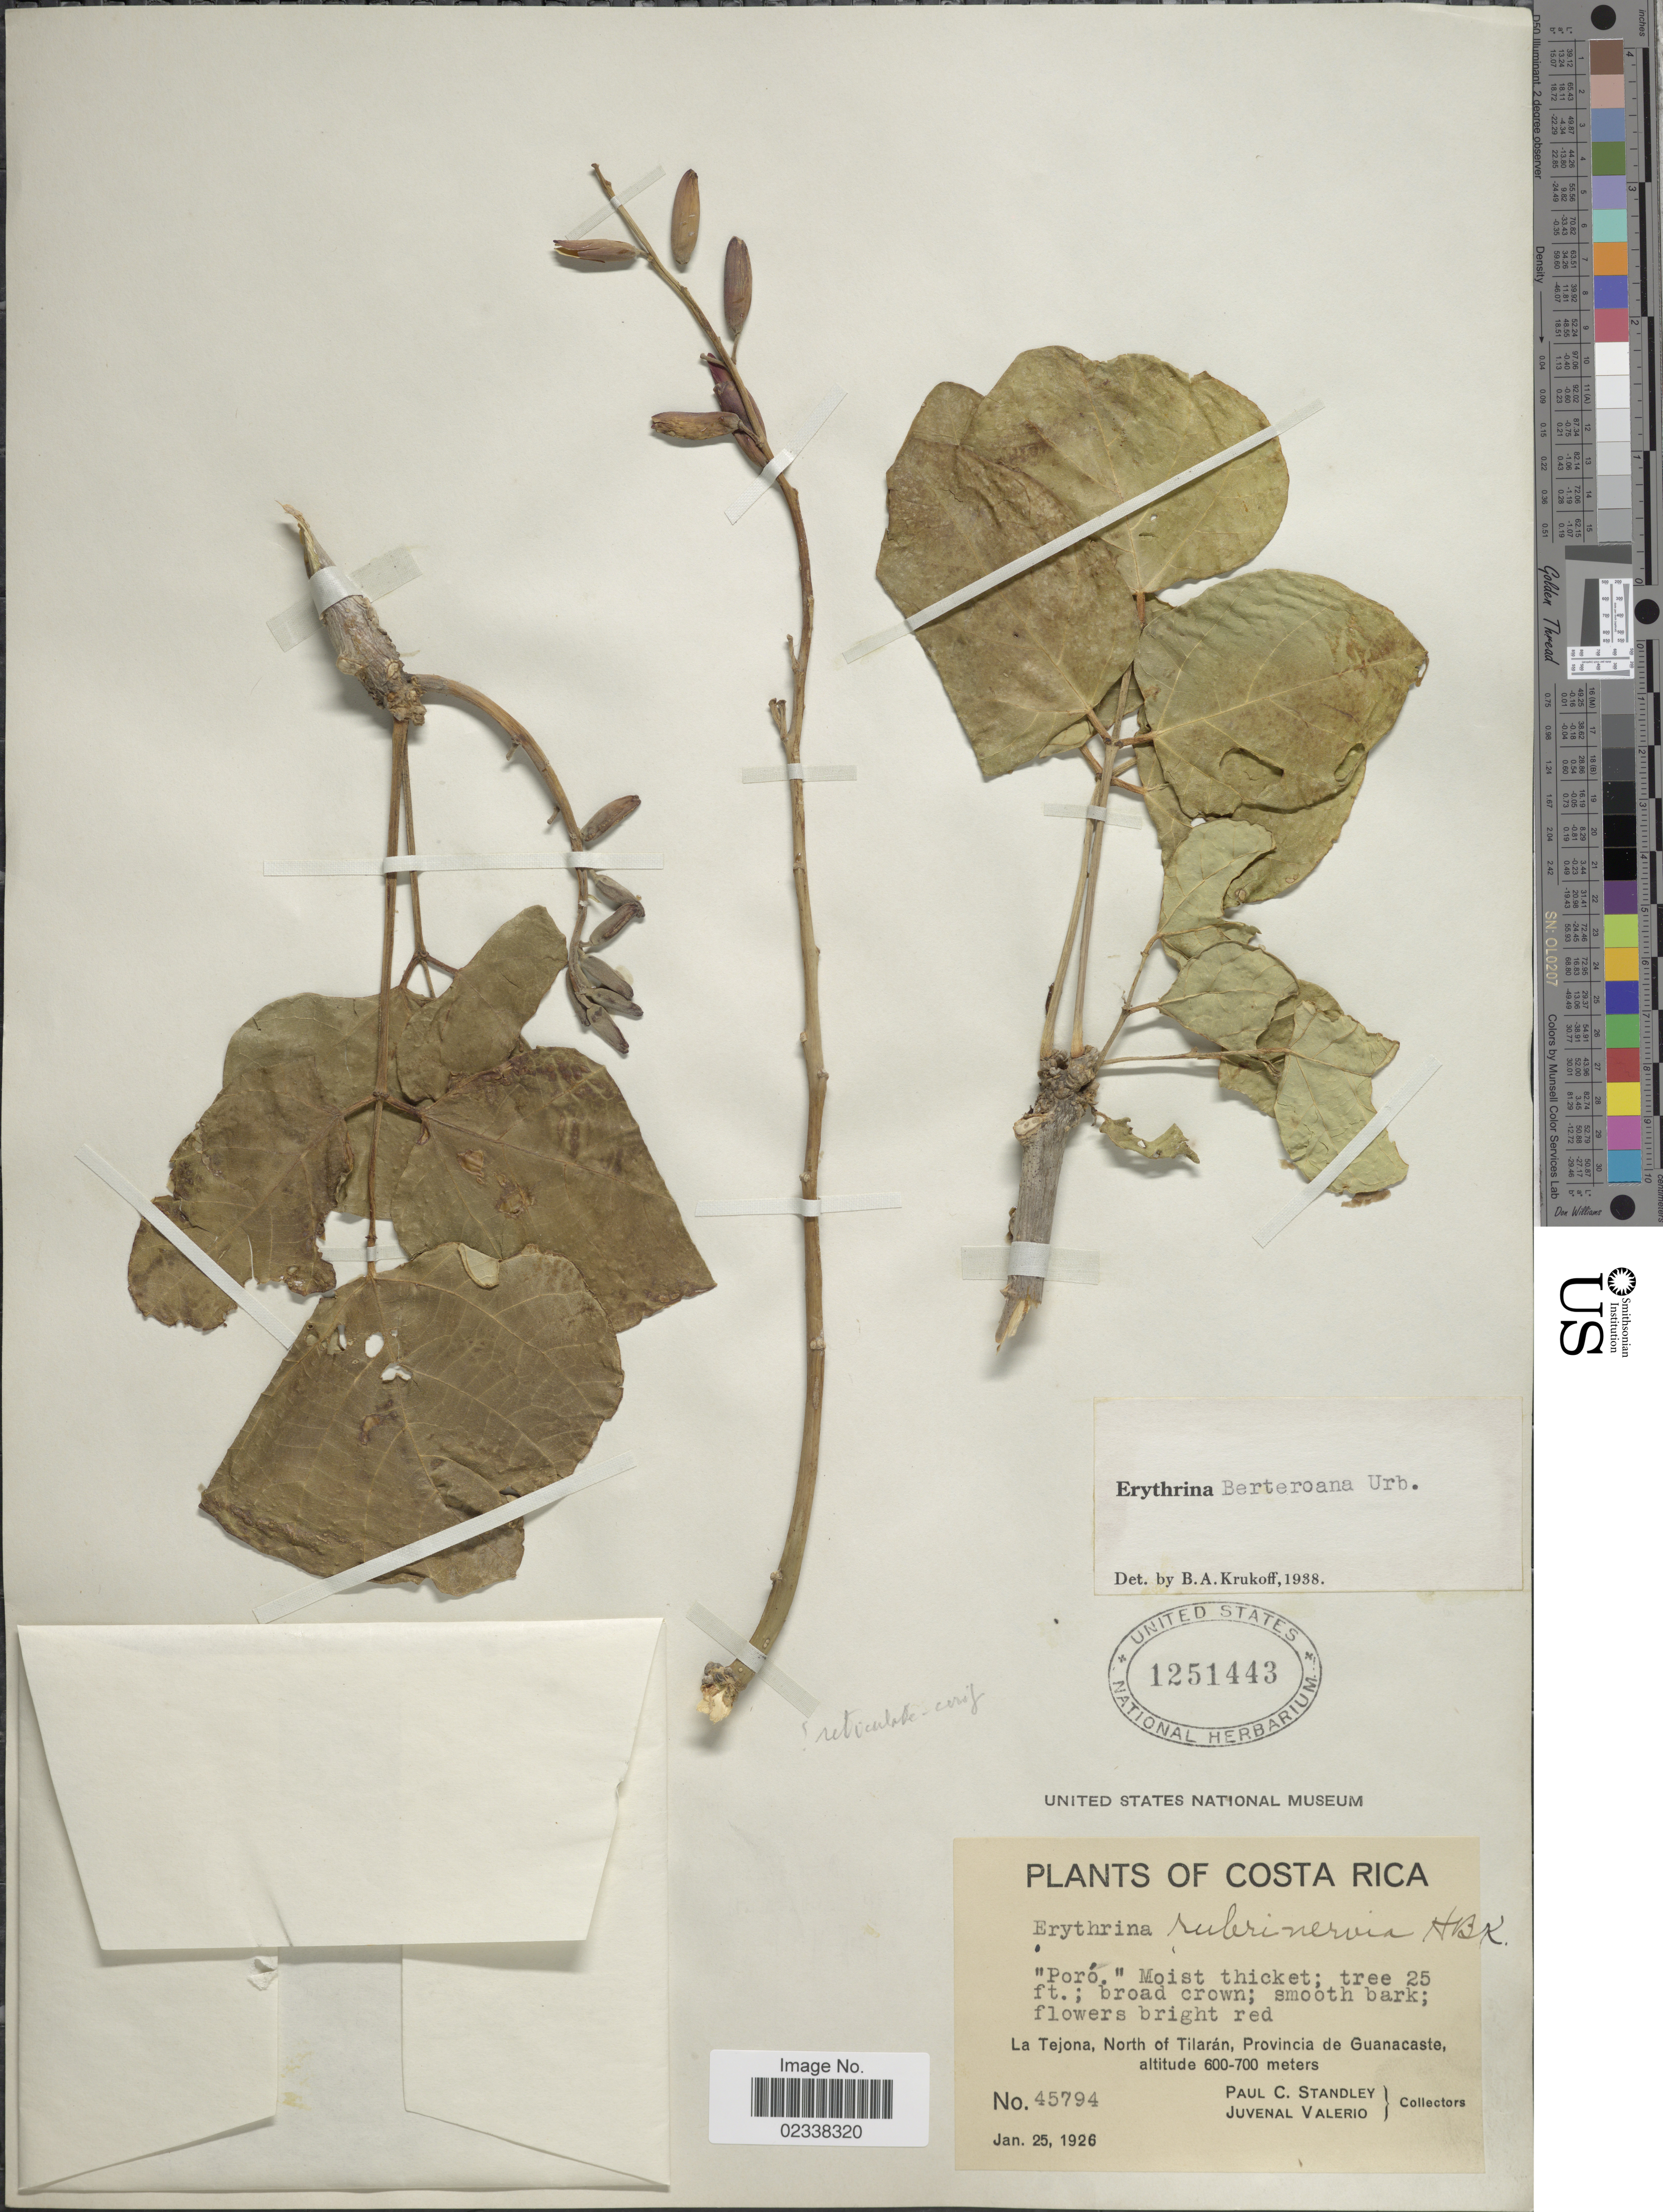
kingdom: Plantae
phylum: Tracheophyta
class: Magnoliopsida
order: Fabales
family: Fabaceae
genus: Erythrina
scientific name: Erythrina berteroana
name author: Urb.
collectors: P. C. Standley & J. Valerio R.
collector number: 45794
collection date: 1926-01-25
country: Costa Rica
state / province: Guanacaste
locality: La Tejona, North of Tilaran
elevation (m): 600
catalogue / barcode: US 1251443